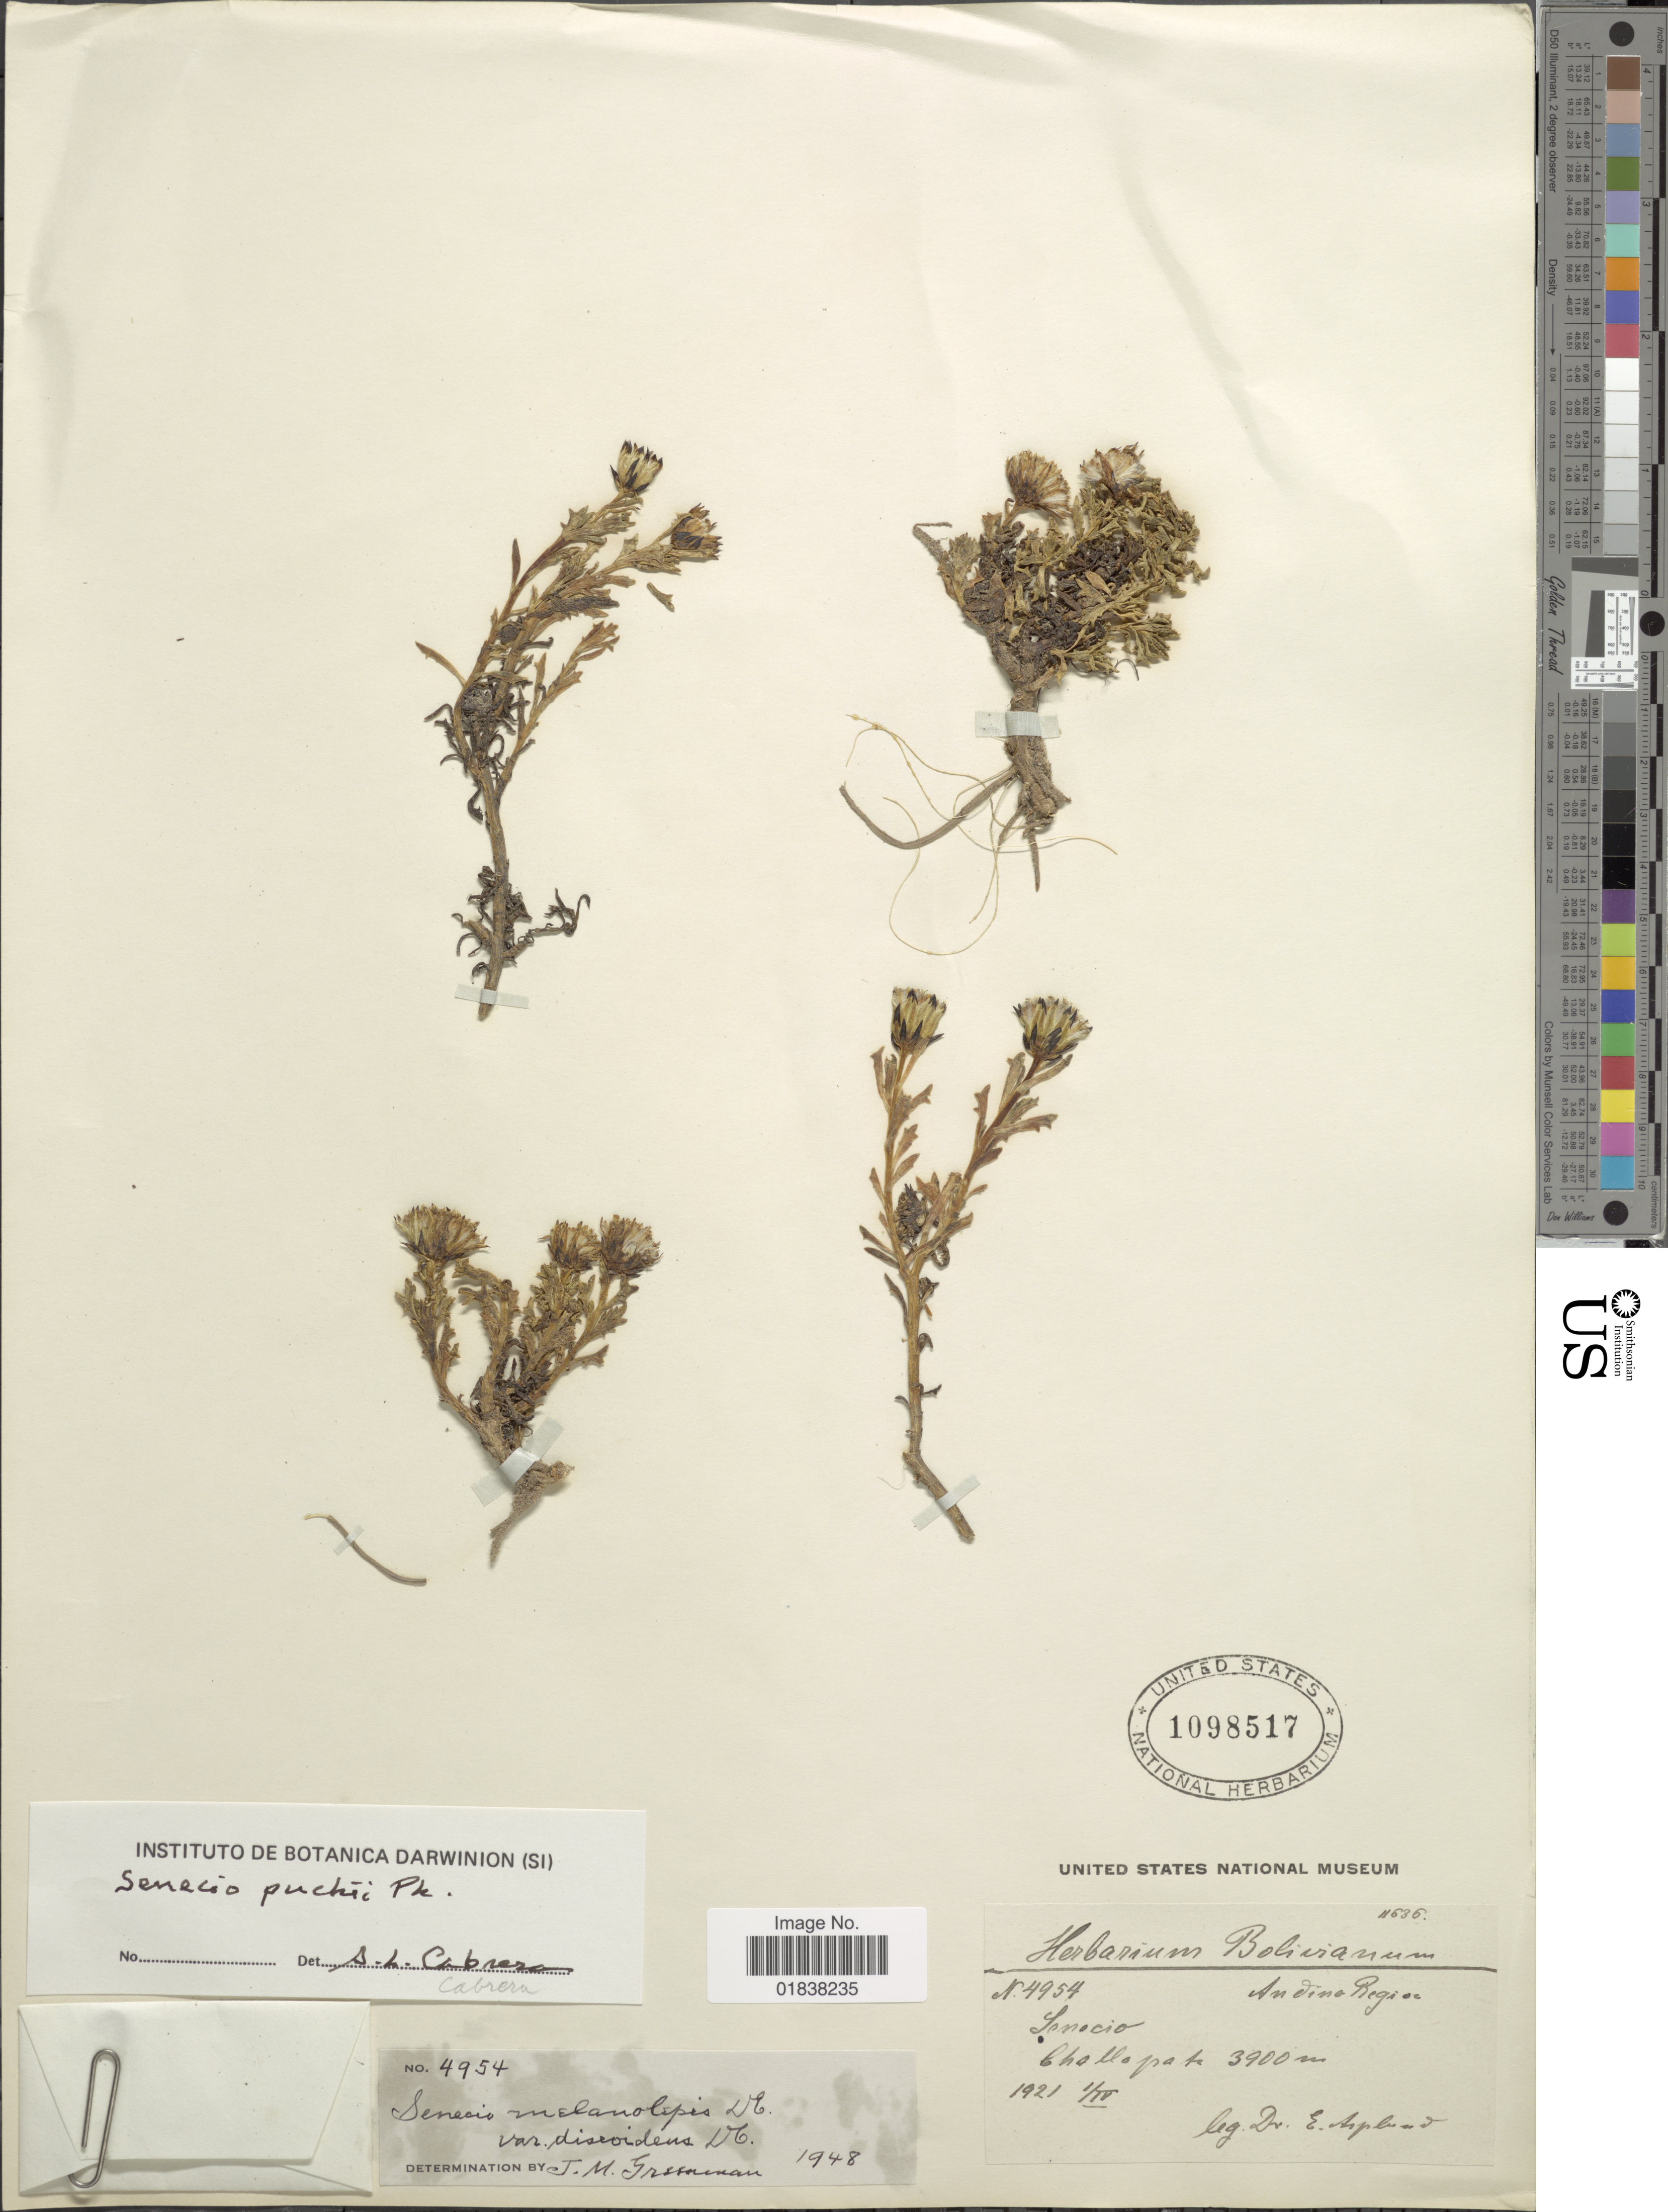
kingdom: Plantae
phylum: Tracheophyta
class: Magnoliopsida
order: Asterales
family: Asteraceae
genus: Senecio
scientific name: Senecio puchii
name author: Phil.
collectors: E. Asplund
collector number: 4954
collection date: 1921-04-01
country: Bolivia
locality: Challapata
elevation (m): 3900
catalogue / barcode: US 1098517